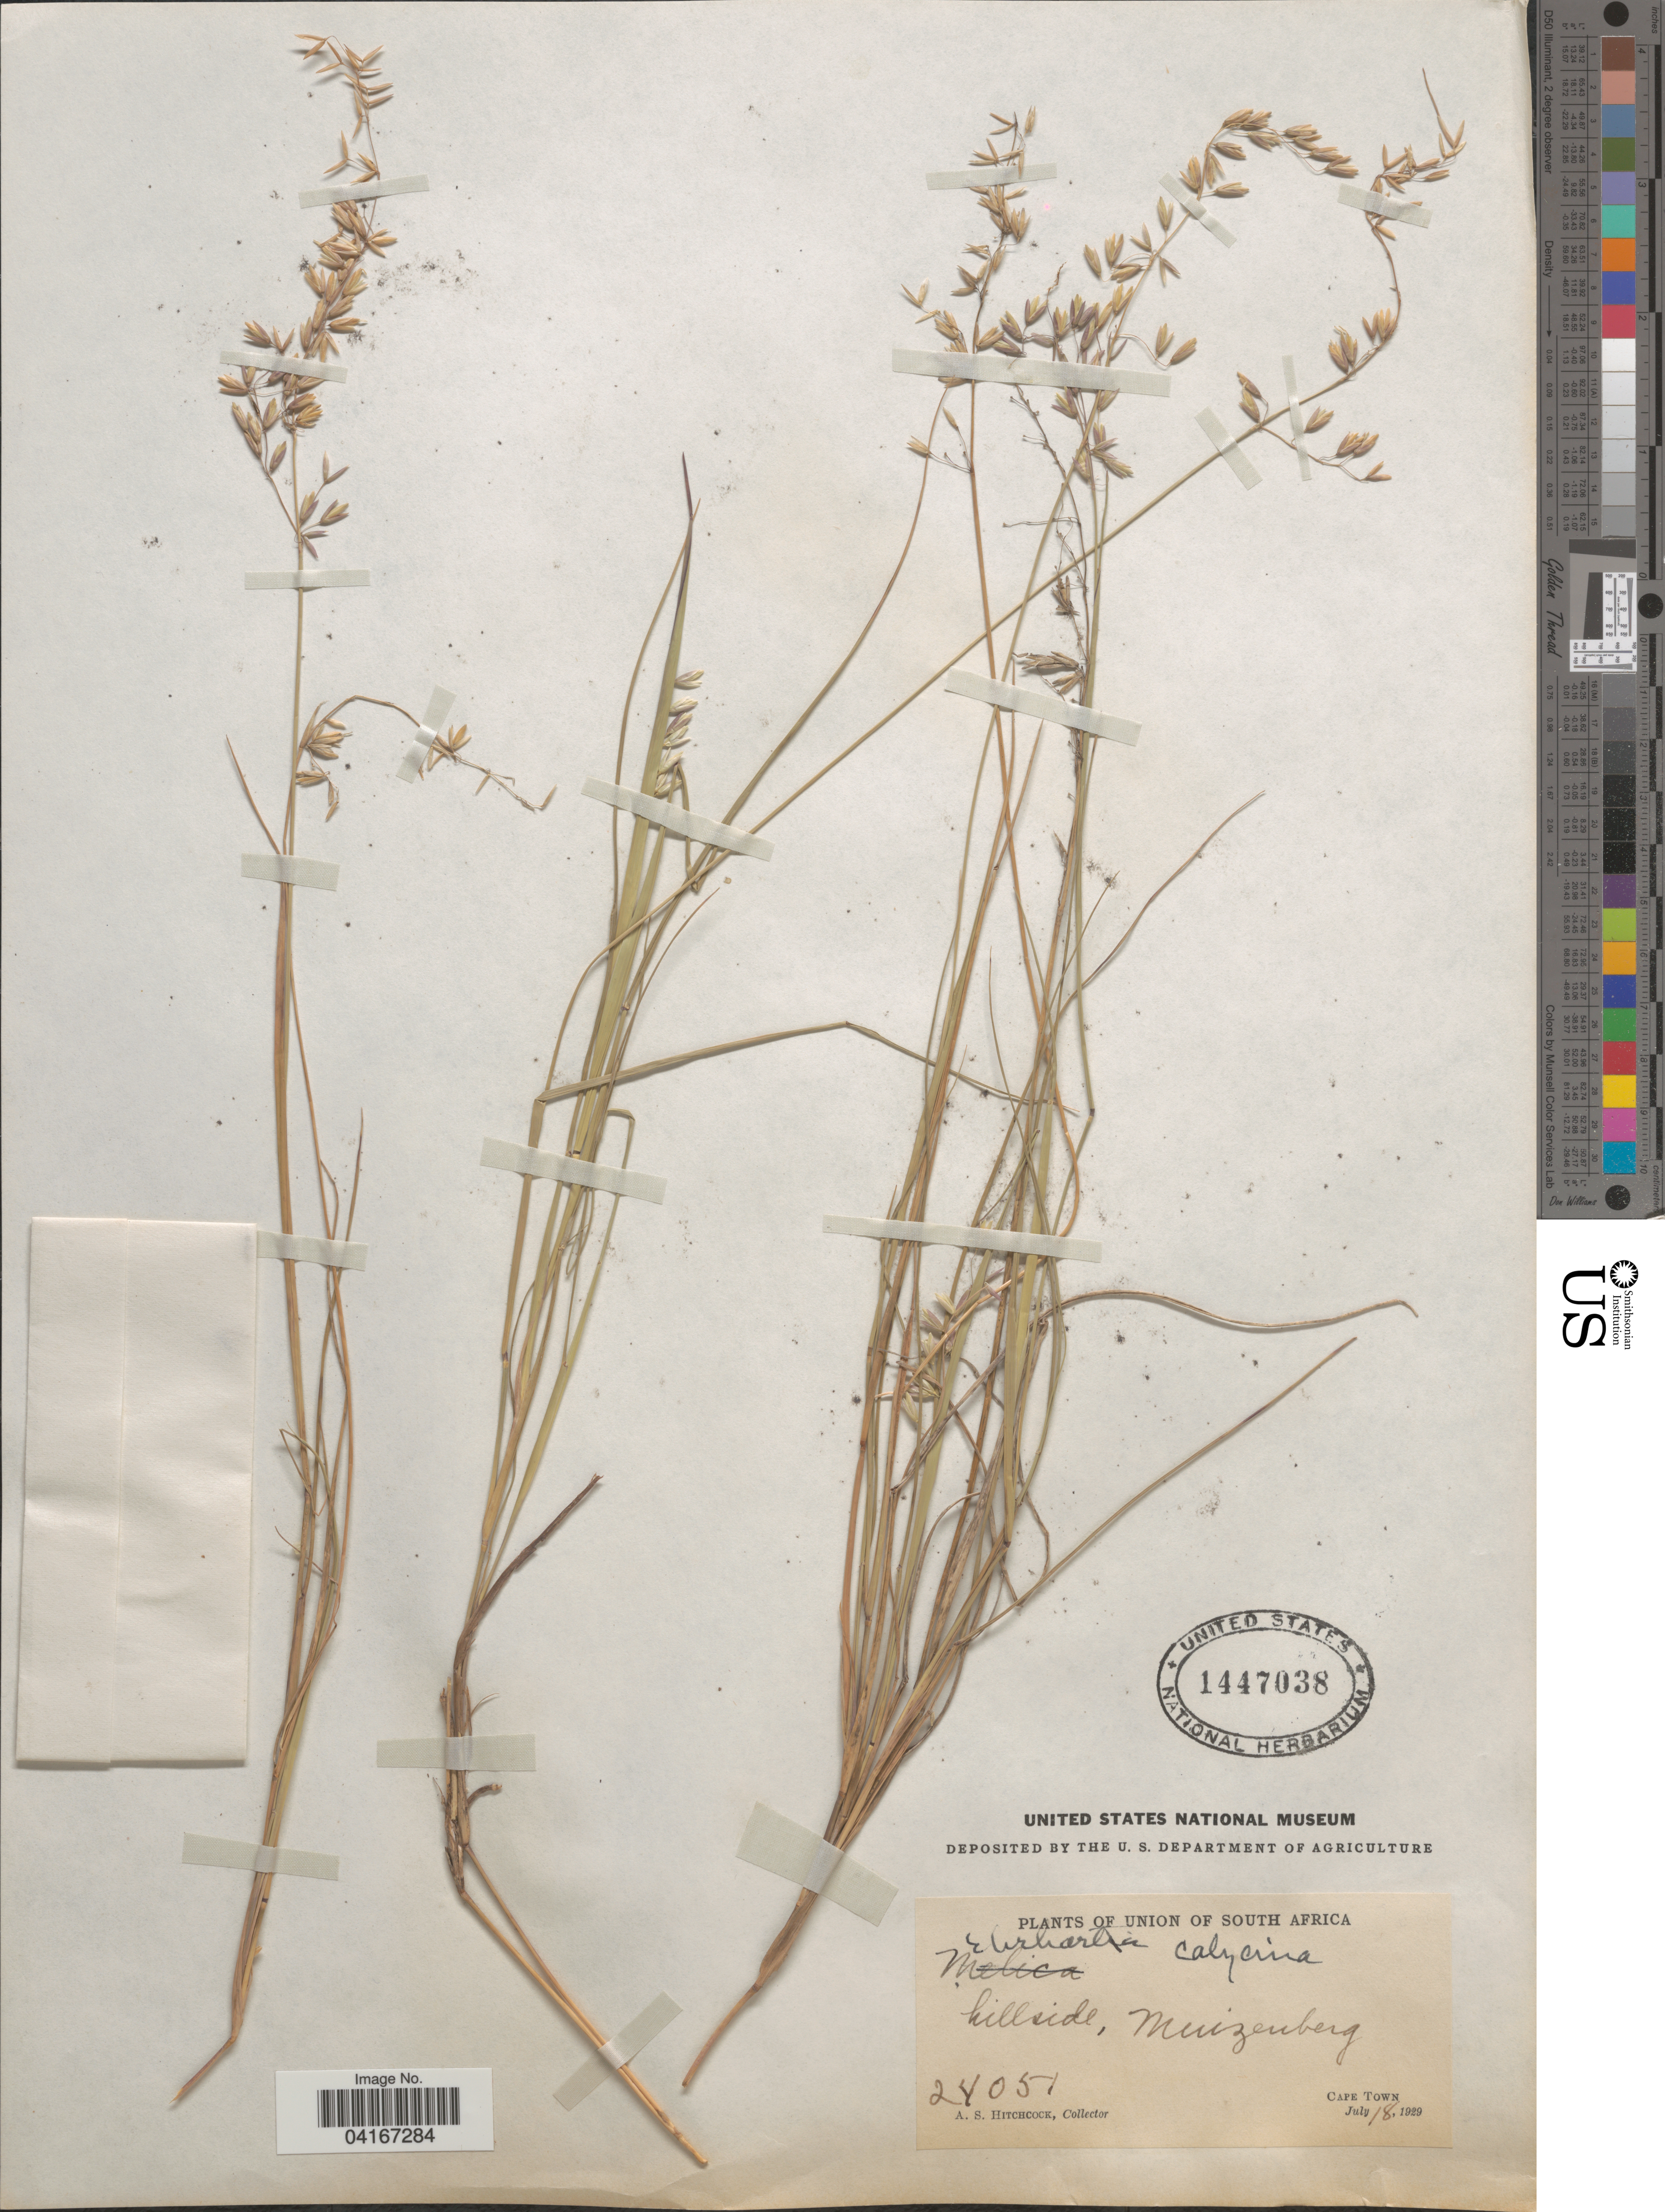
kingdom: Plantae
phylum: Tracheophyta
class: Liliopsida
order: Poales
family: Poaceae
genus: Ehrharta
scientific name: Ehrharta calycina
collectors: A. S. Hitchcock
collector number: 24051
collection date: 1929-07-18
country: South Africa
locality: Union of South Africa. Hillside, Muizenberg. Cape Town.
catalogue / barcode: US 1447038